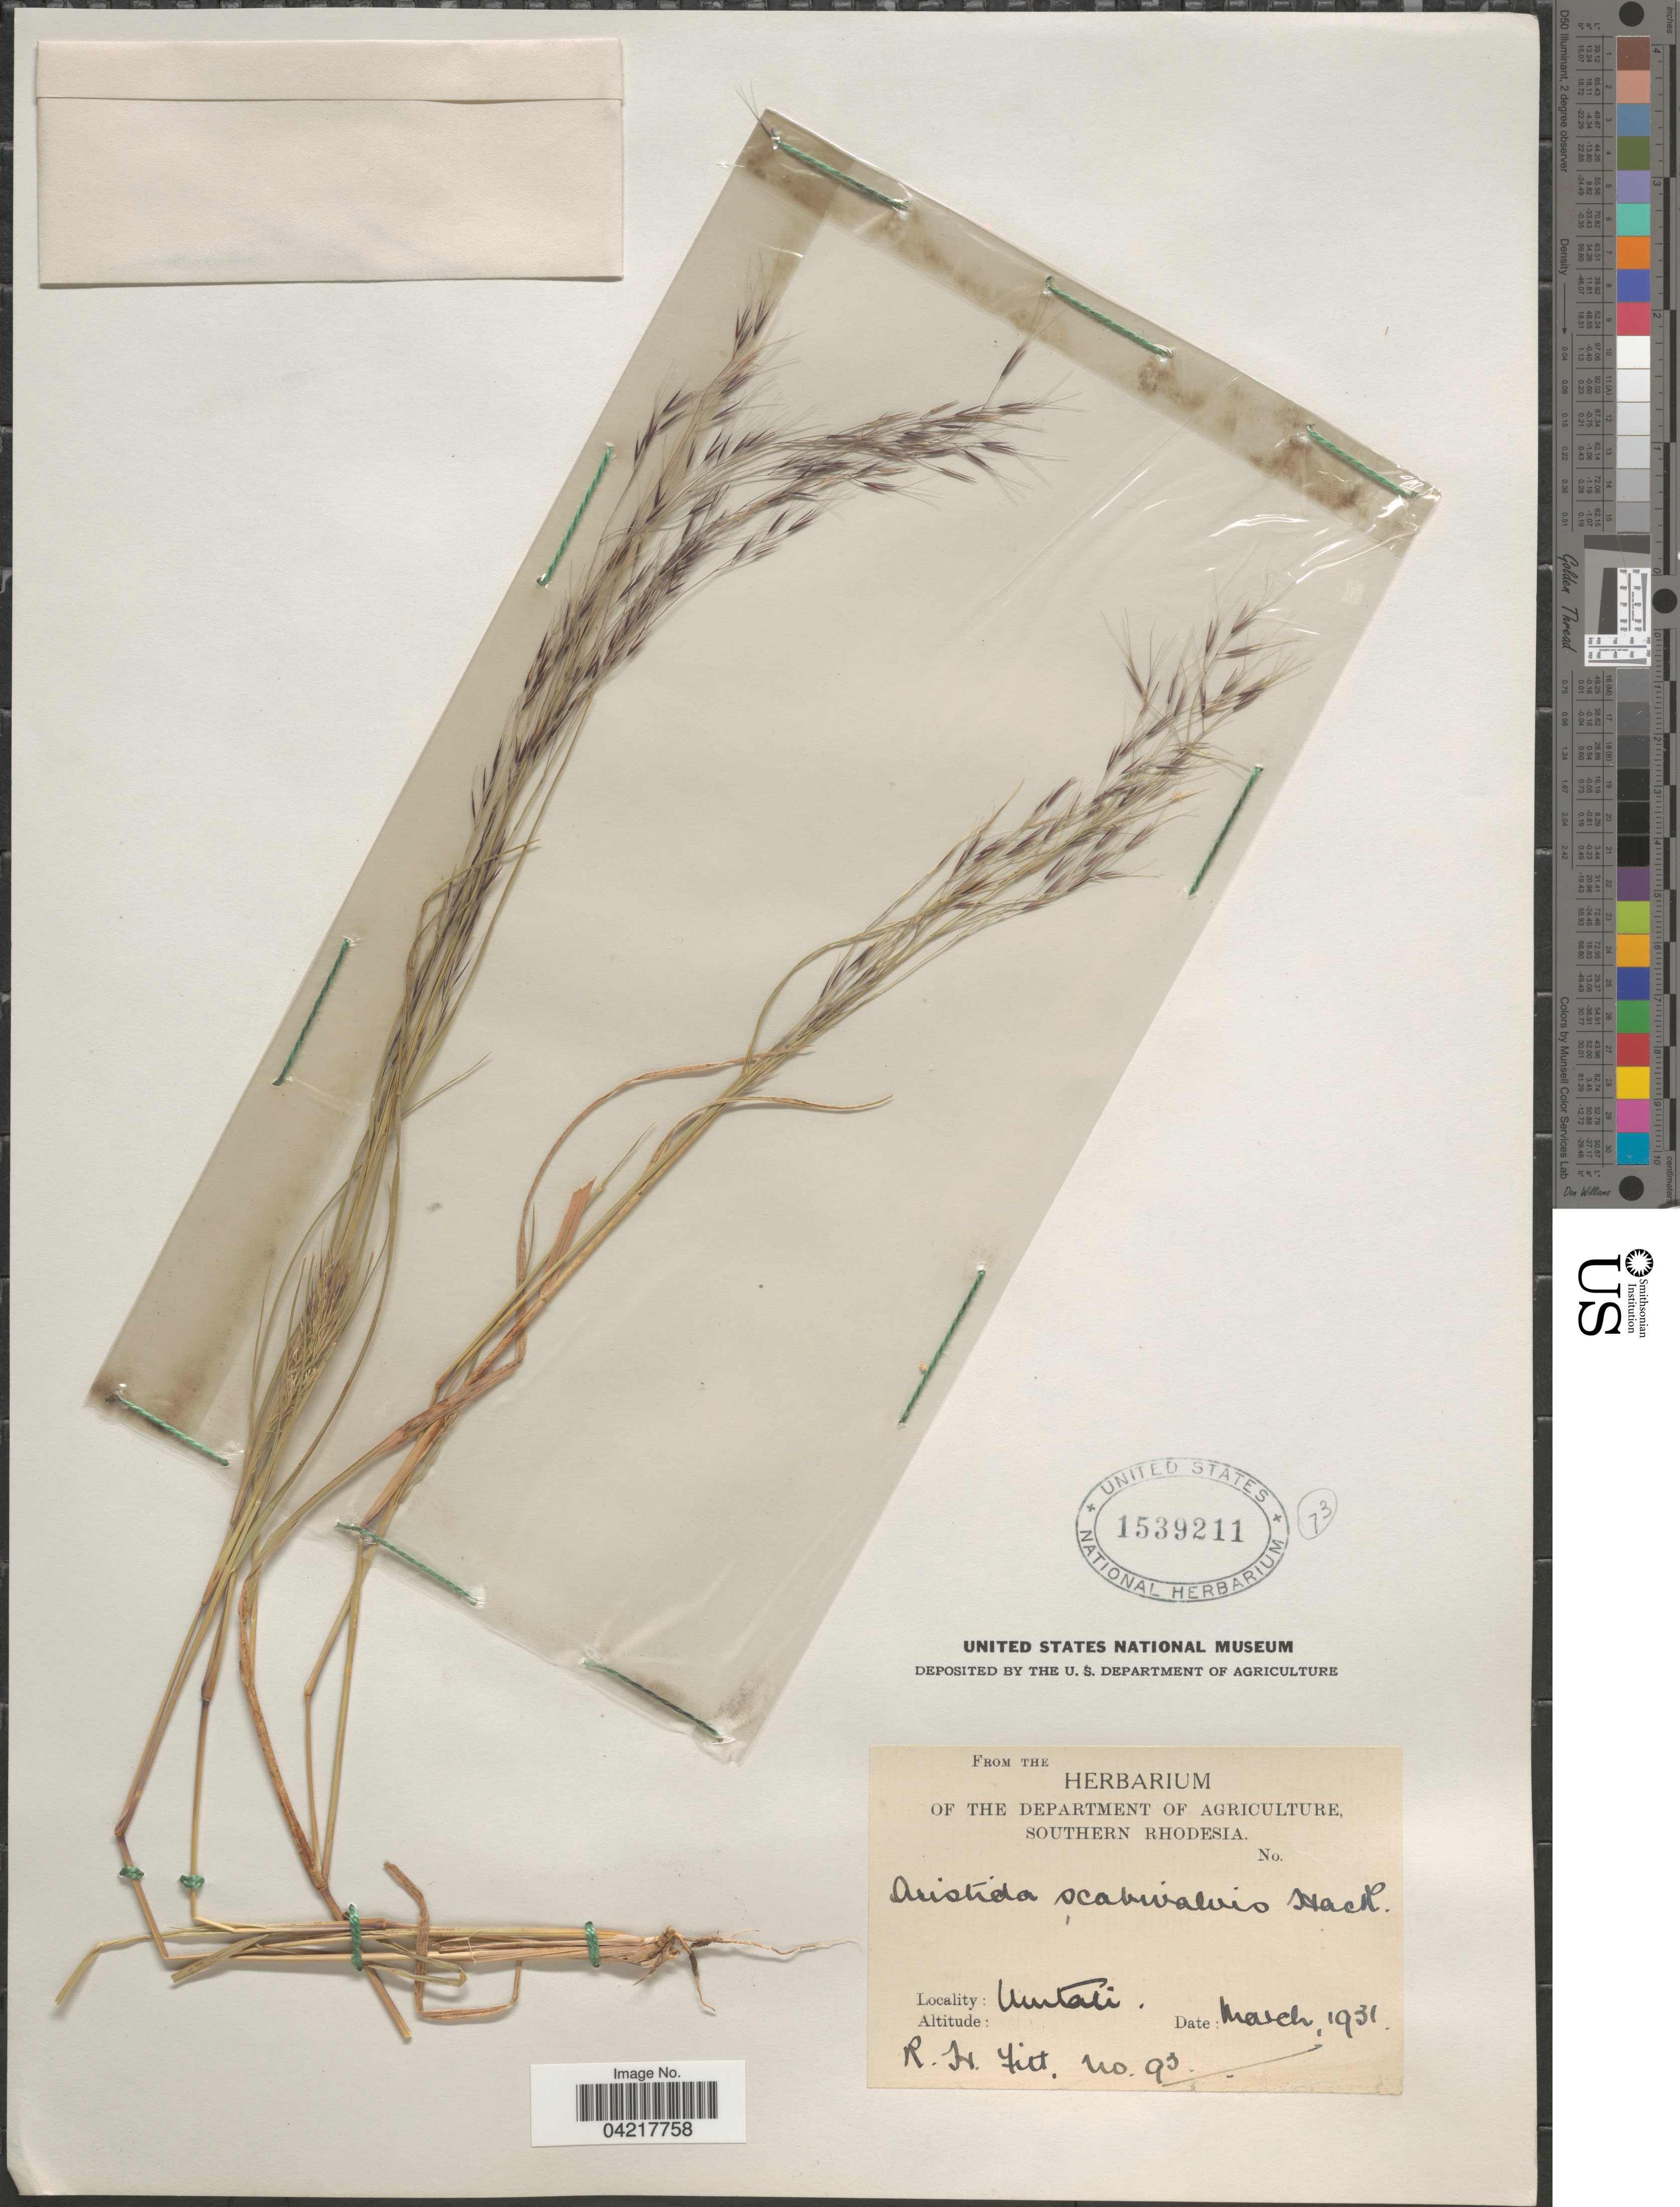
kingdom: Plantae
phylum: Tracheophyta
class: Liliopsida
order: Poales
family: Poaceae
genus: Aristida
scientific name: Aristida scabrivalvis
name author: Hack.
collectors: R. Fitt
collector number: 93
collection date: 1931-03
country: Zimbabwe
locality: Southern Rhodesia. Umtali.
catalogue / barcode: US 1539211